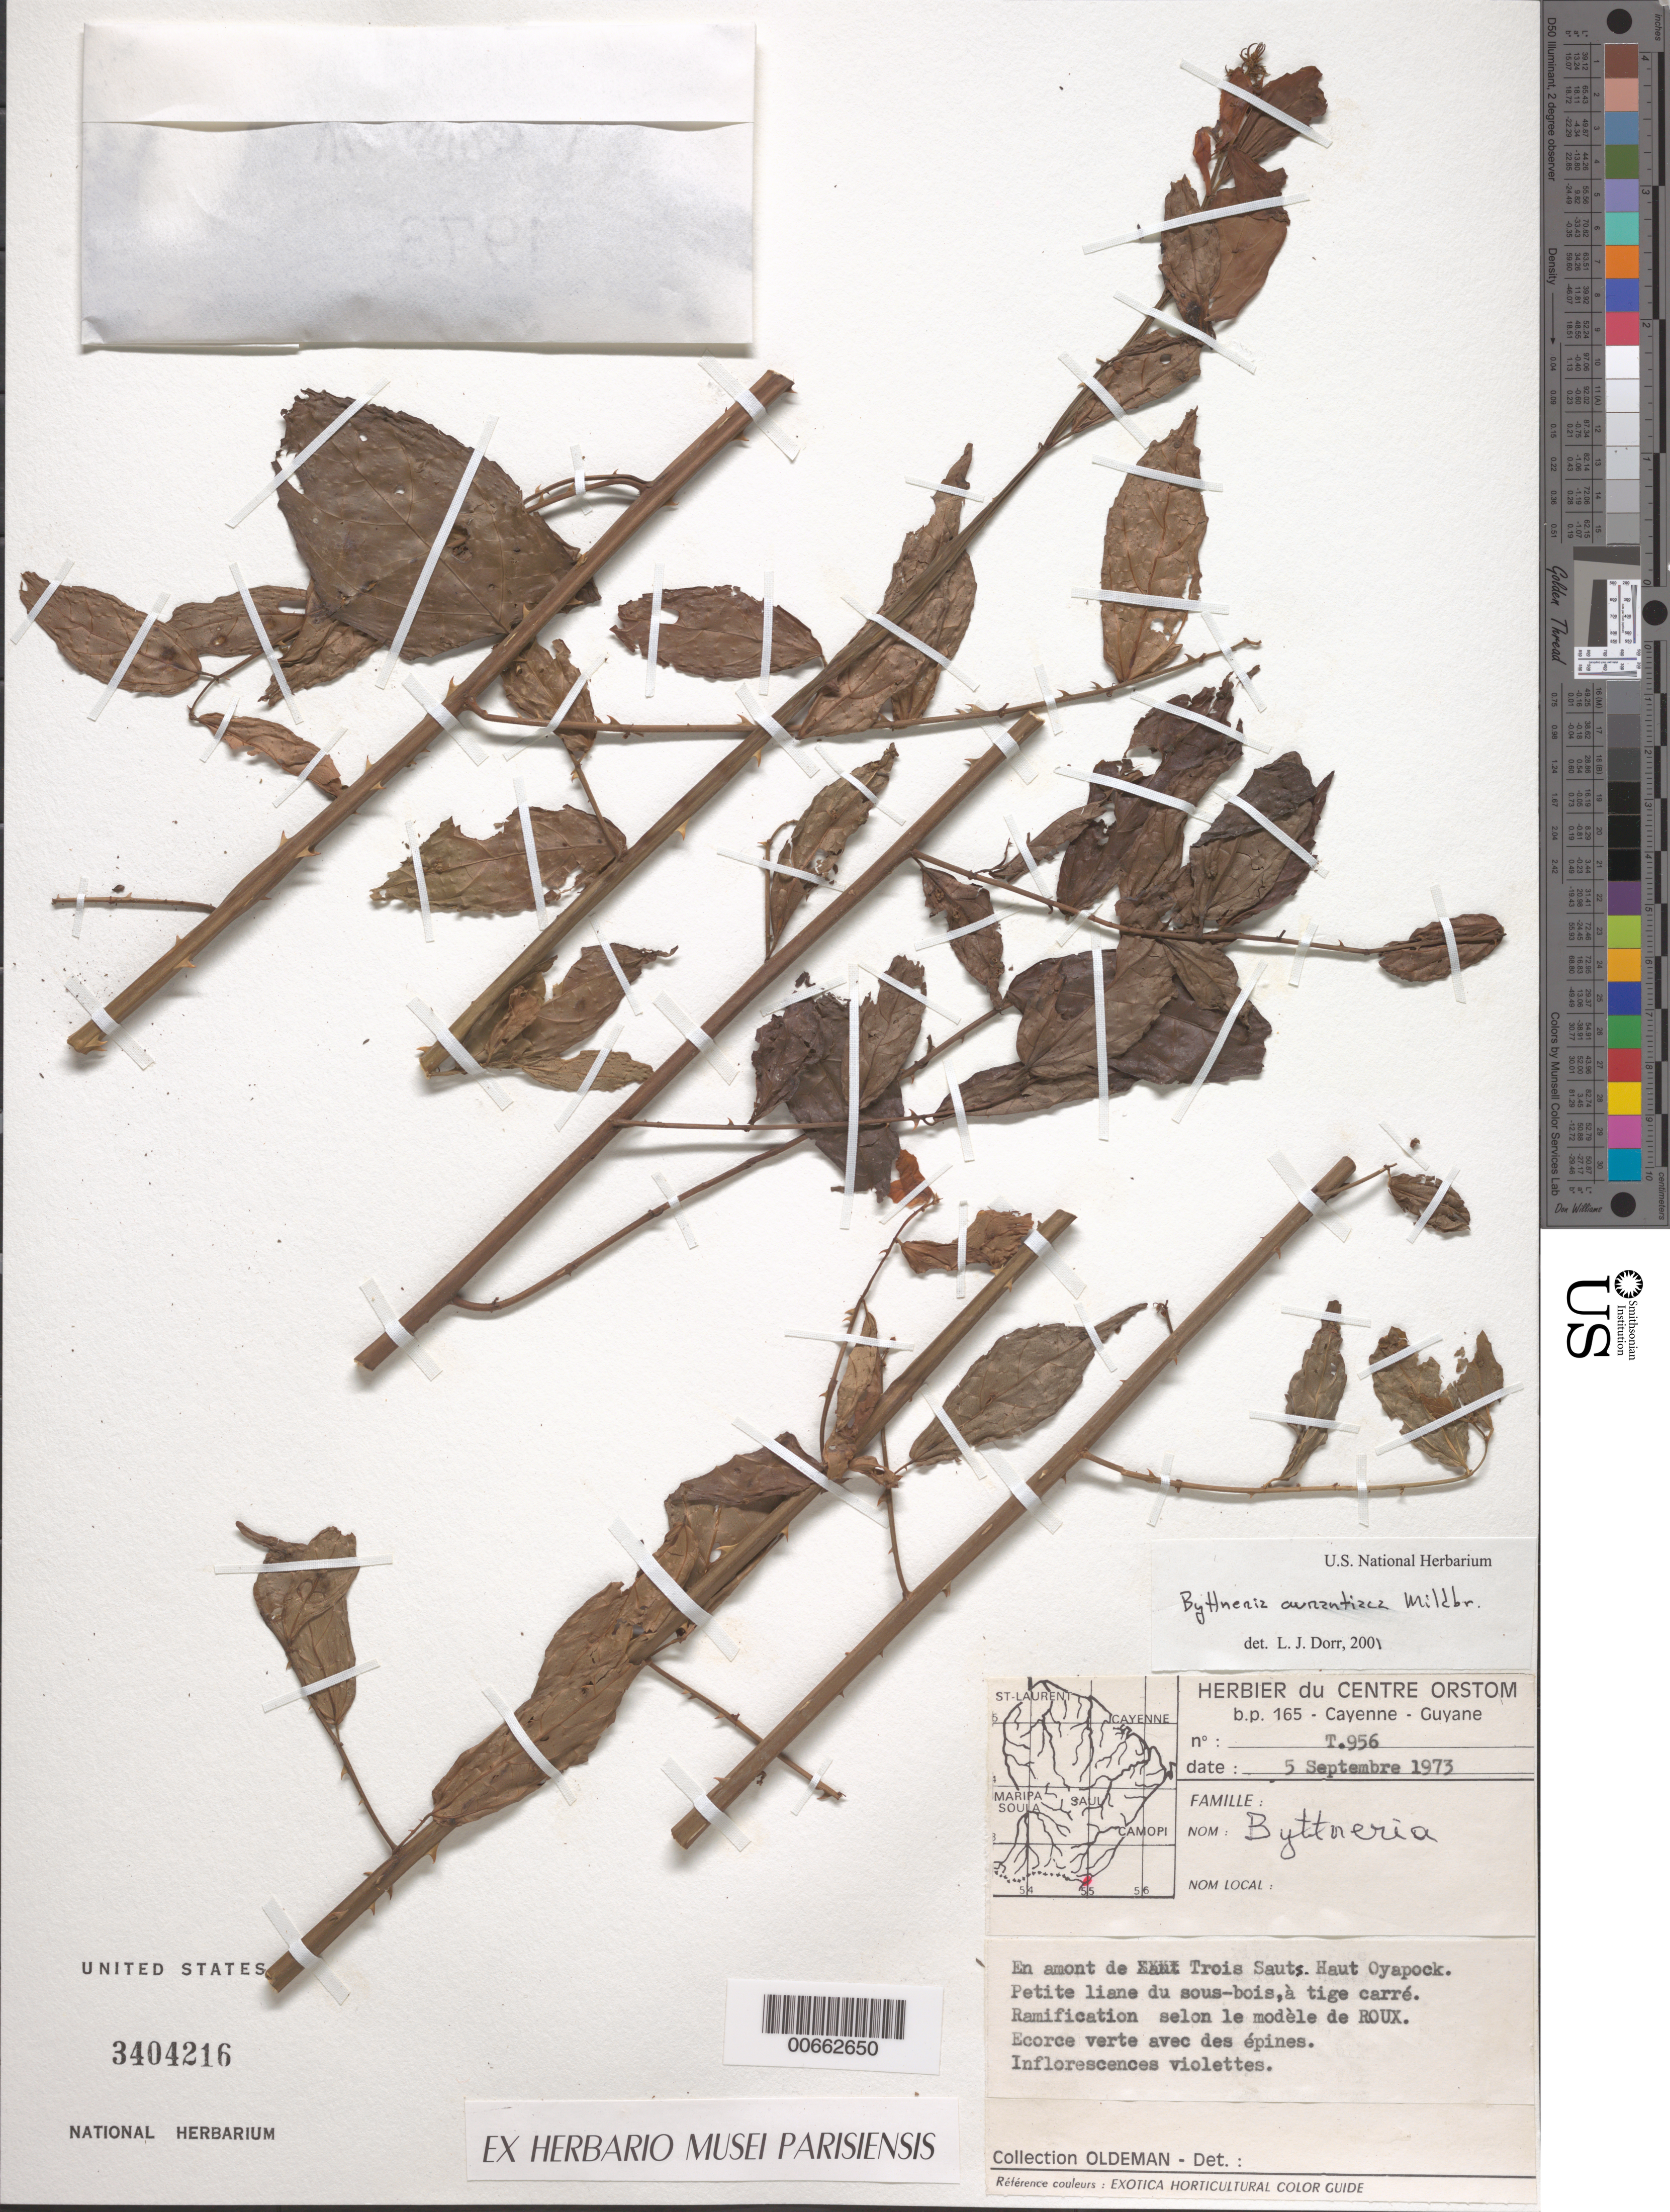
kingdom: Plantae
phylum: Tracheophyta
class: Magnoliopsida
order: Malvales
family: Malvaceae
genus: Byttneria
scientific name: Byttneria aurantiaca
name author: Mildbr.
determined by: Dorr, L. J., (BOT), Smithsonian Institution - National Museum of Natural History (UNITED STATES)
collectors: R. Oldeman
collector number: T.956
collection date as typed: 05 Sep 1973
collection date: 1973-09-05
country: French Guiana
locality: En amont de Trois Sauts, Haut Oyapock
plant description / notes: CAY-2, US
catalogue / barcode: US 3404216